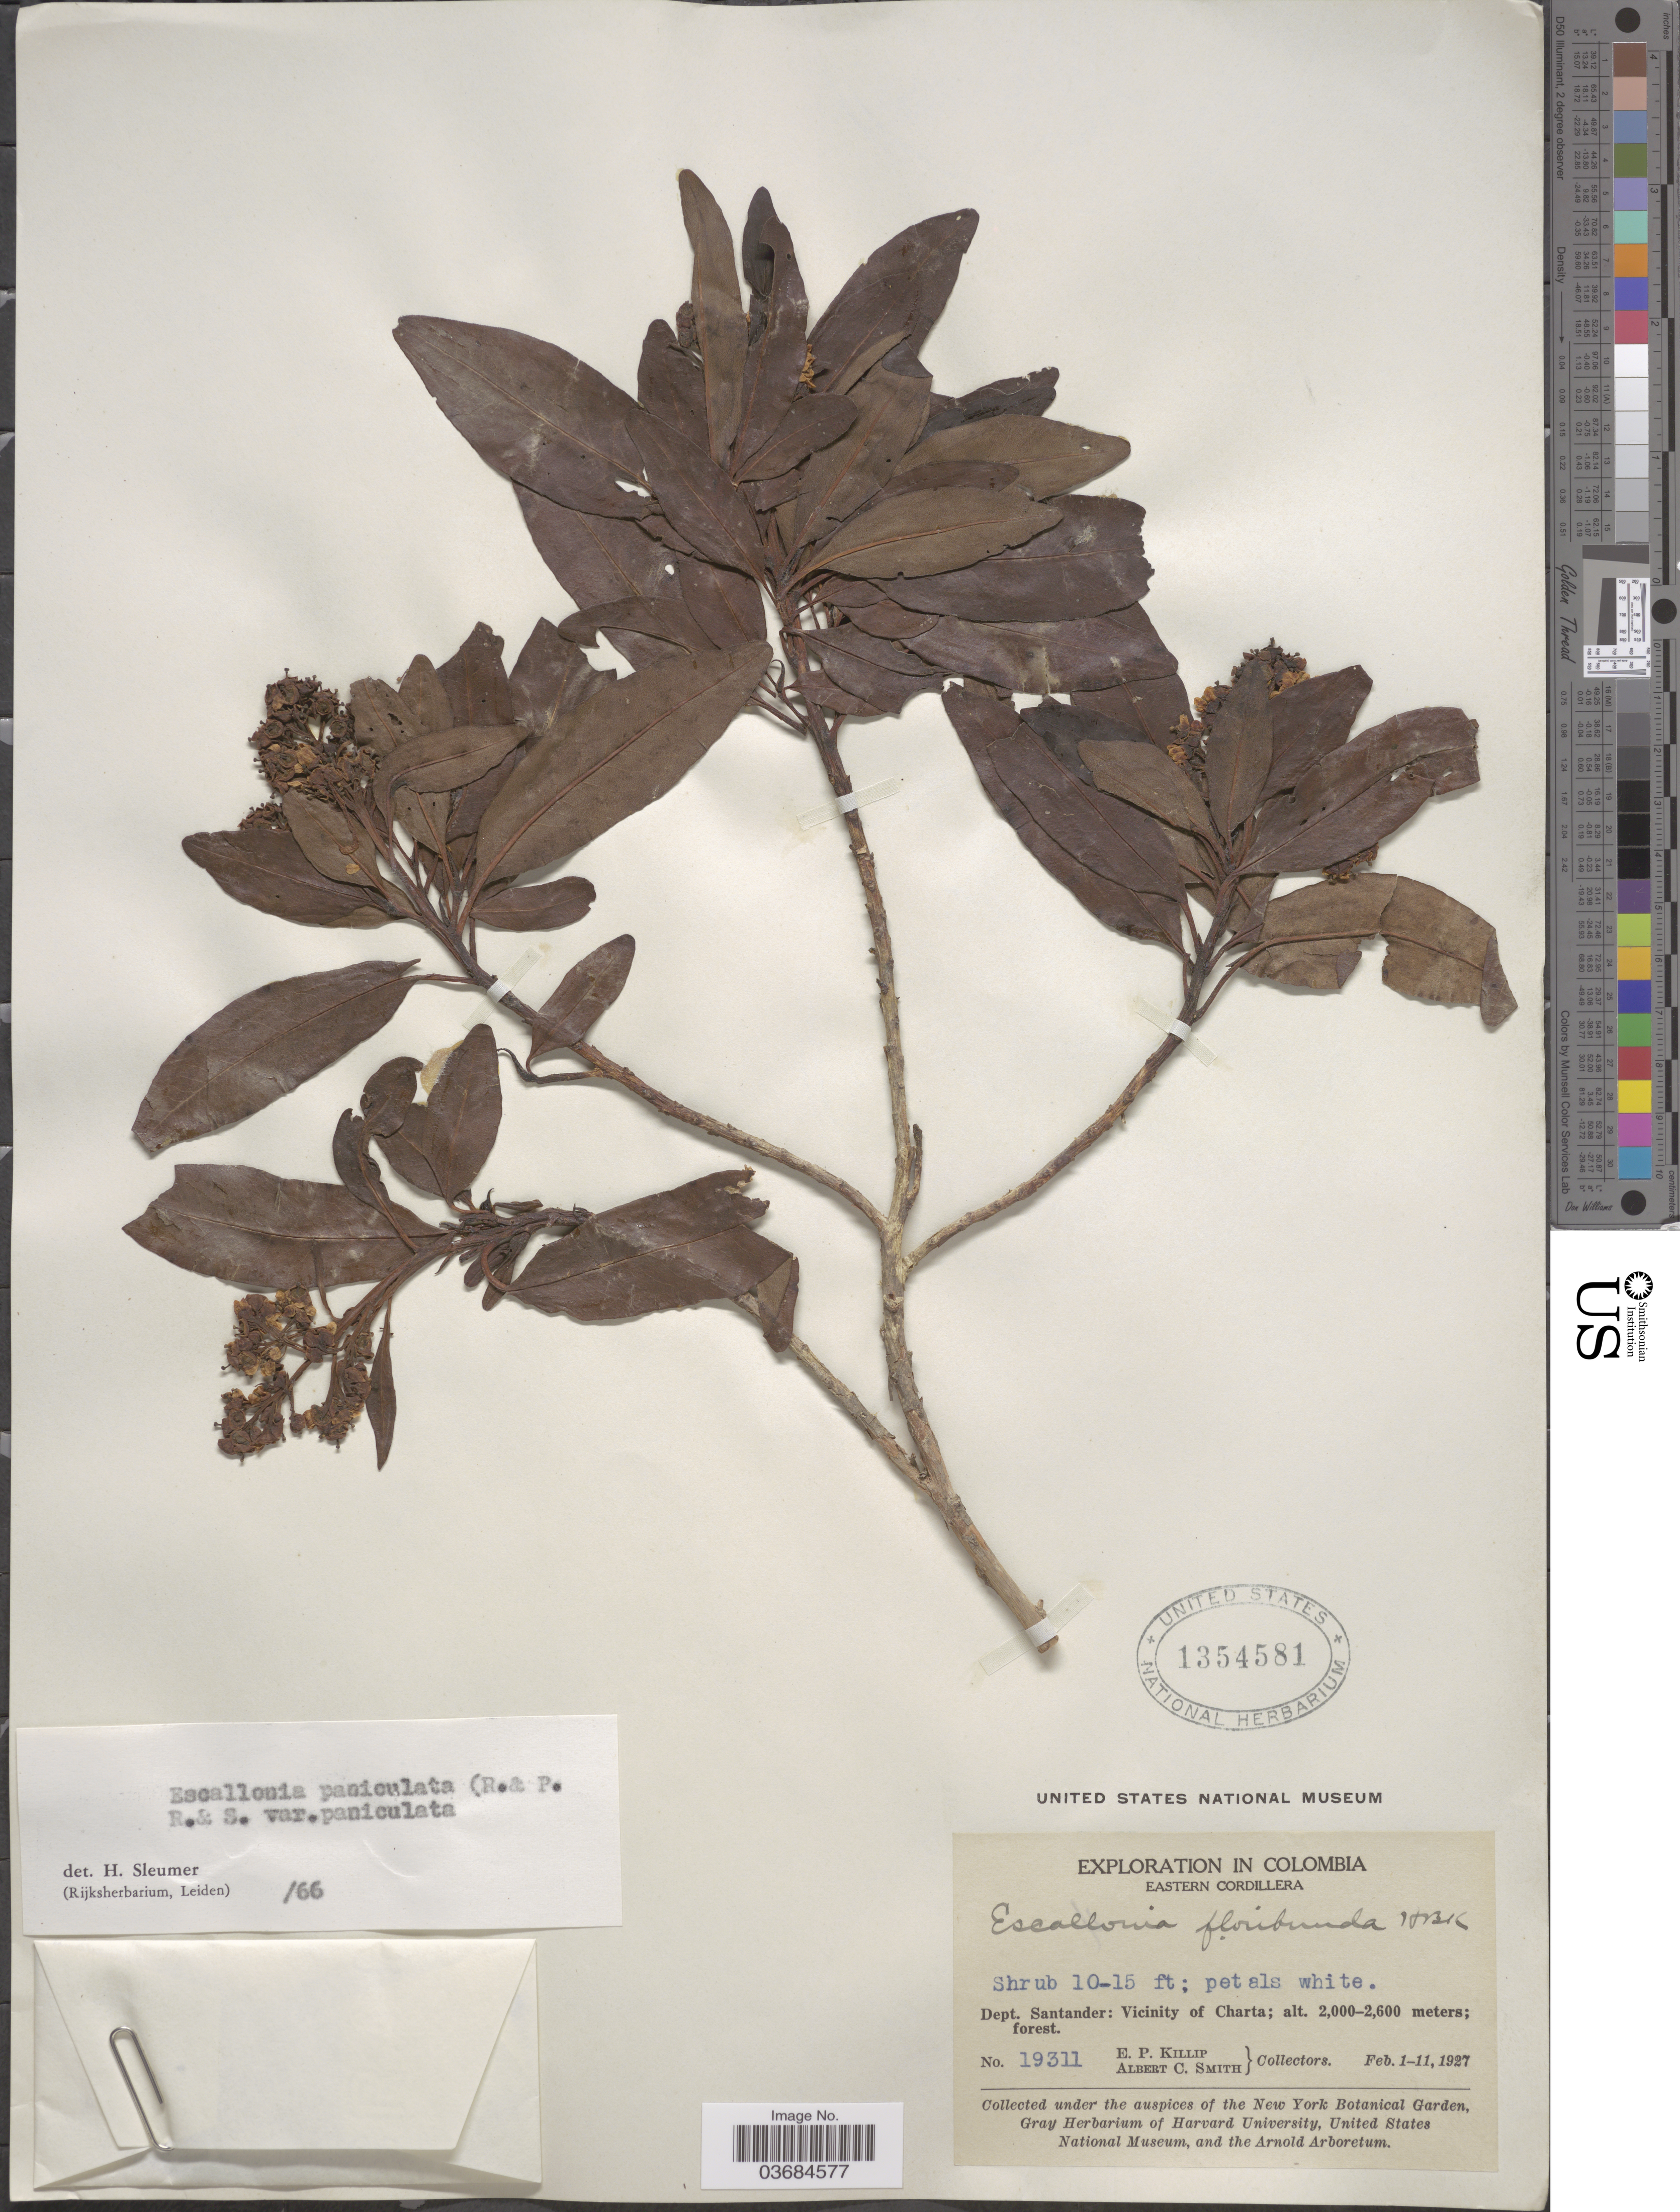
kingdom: Plantae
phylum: Tracheophyta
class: Magnoliopsida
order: Escalloniales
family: Escalloniaceae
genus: Escallonia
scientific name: Escallonia paniculata var. paniculata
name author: (Ruiz & Pav.) Roem. & Schult.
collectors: E. P. Killip & A. C. Smith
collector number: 19311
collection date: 1927-02-01/1927-02-11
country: Colombia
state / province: Santander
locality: Exploration in Colombia. Eastern Cordillera. Dept. Santander: Vicinity of Charta.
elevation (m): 2000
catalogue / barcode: US 1354581